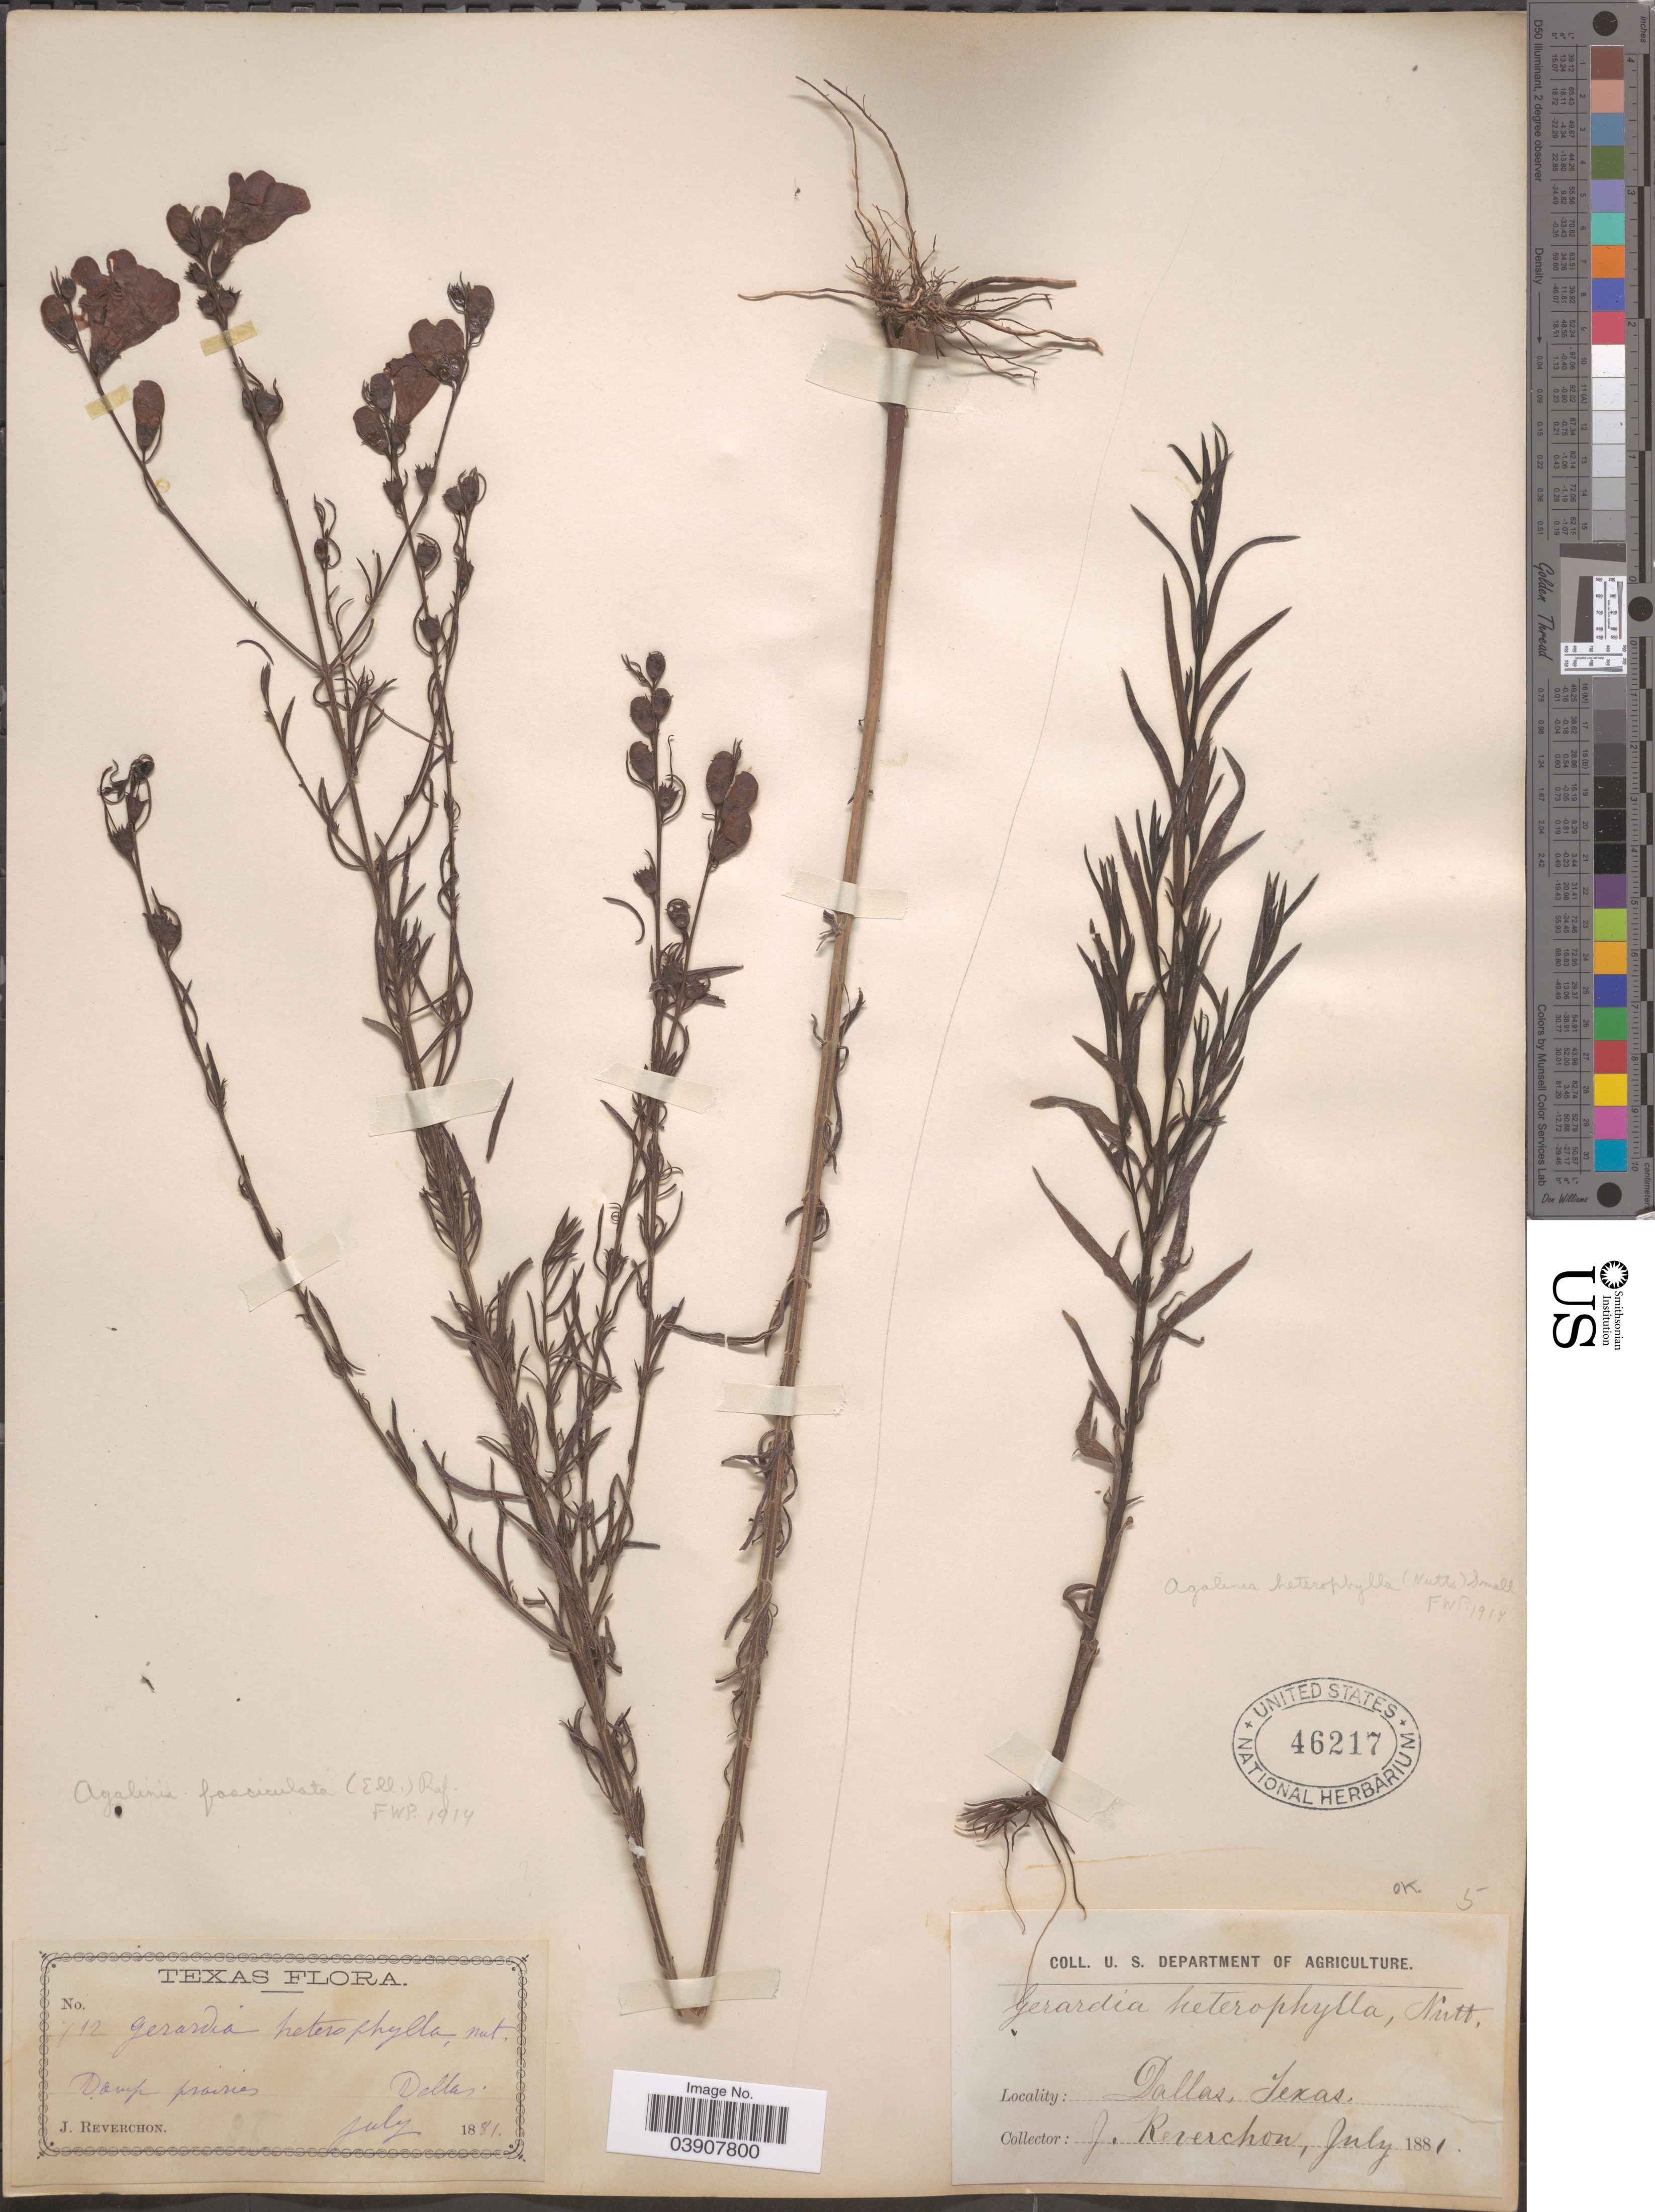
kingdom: Plantae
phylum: Tracheophyta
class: Magnoliopsida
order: Lamiales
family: Orobanchaceae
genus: Agalinis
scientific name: Agalinis fasciculata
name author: (Elliott) Raf.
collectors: J. Reverchon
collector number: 712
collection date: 1881-07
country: United States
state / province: Texas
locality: Dallas.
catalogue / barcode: US 46217